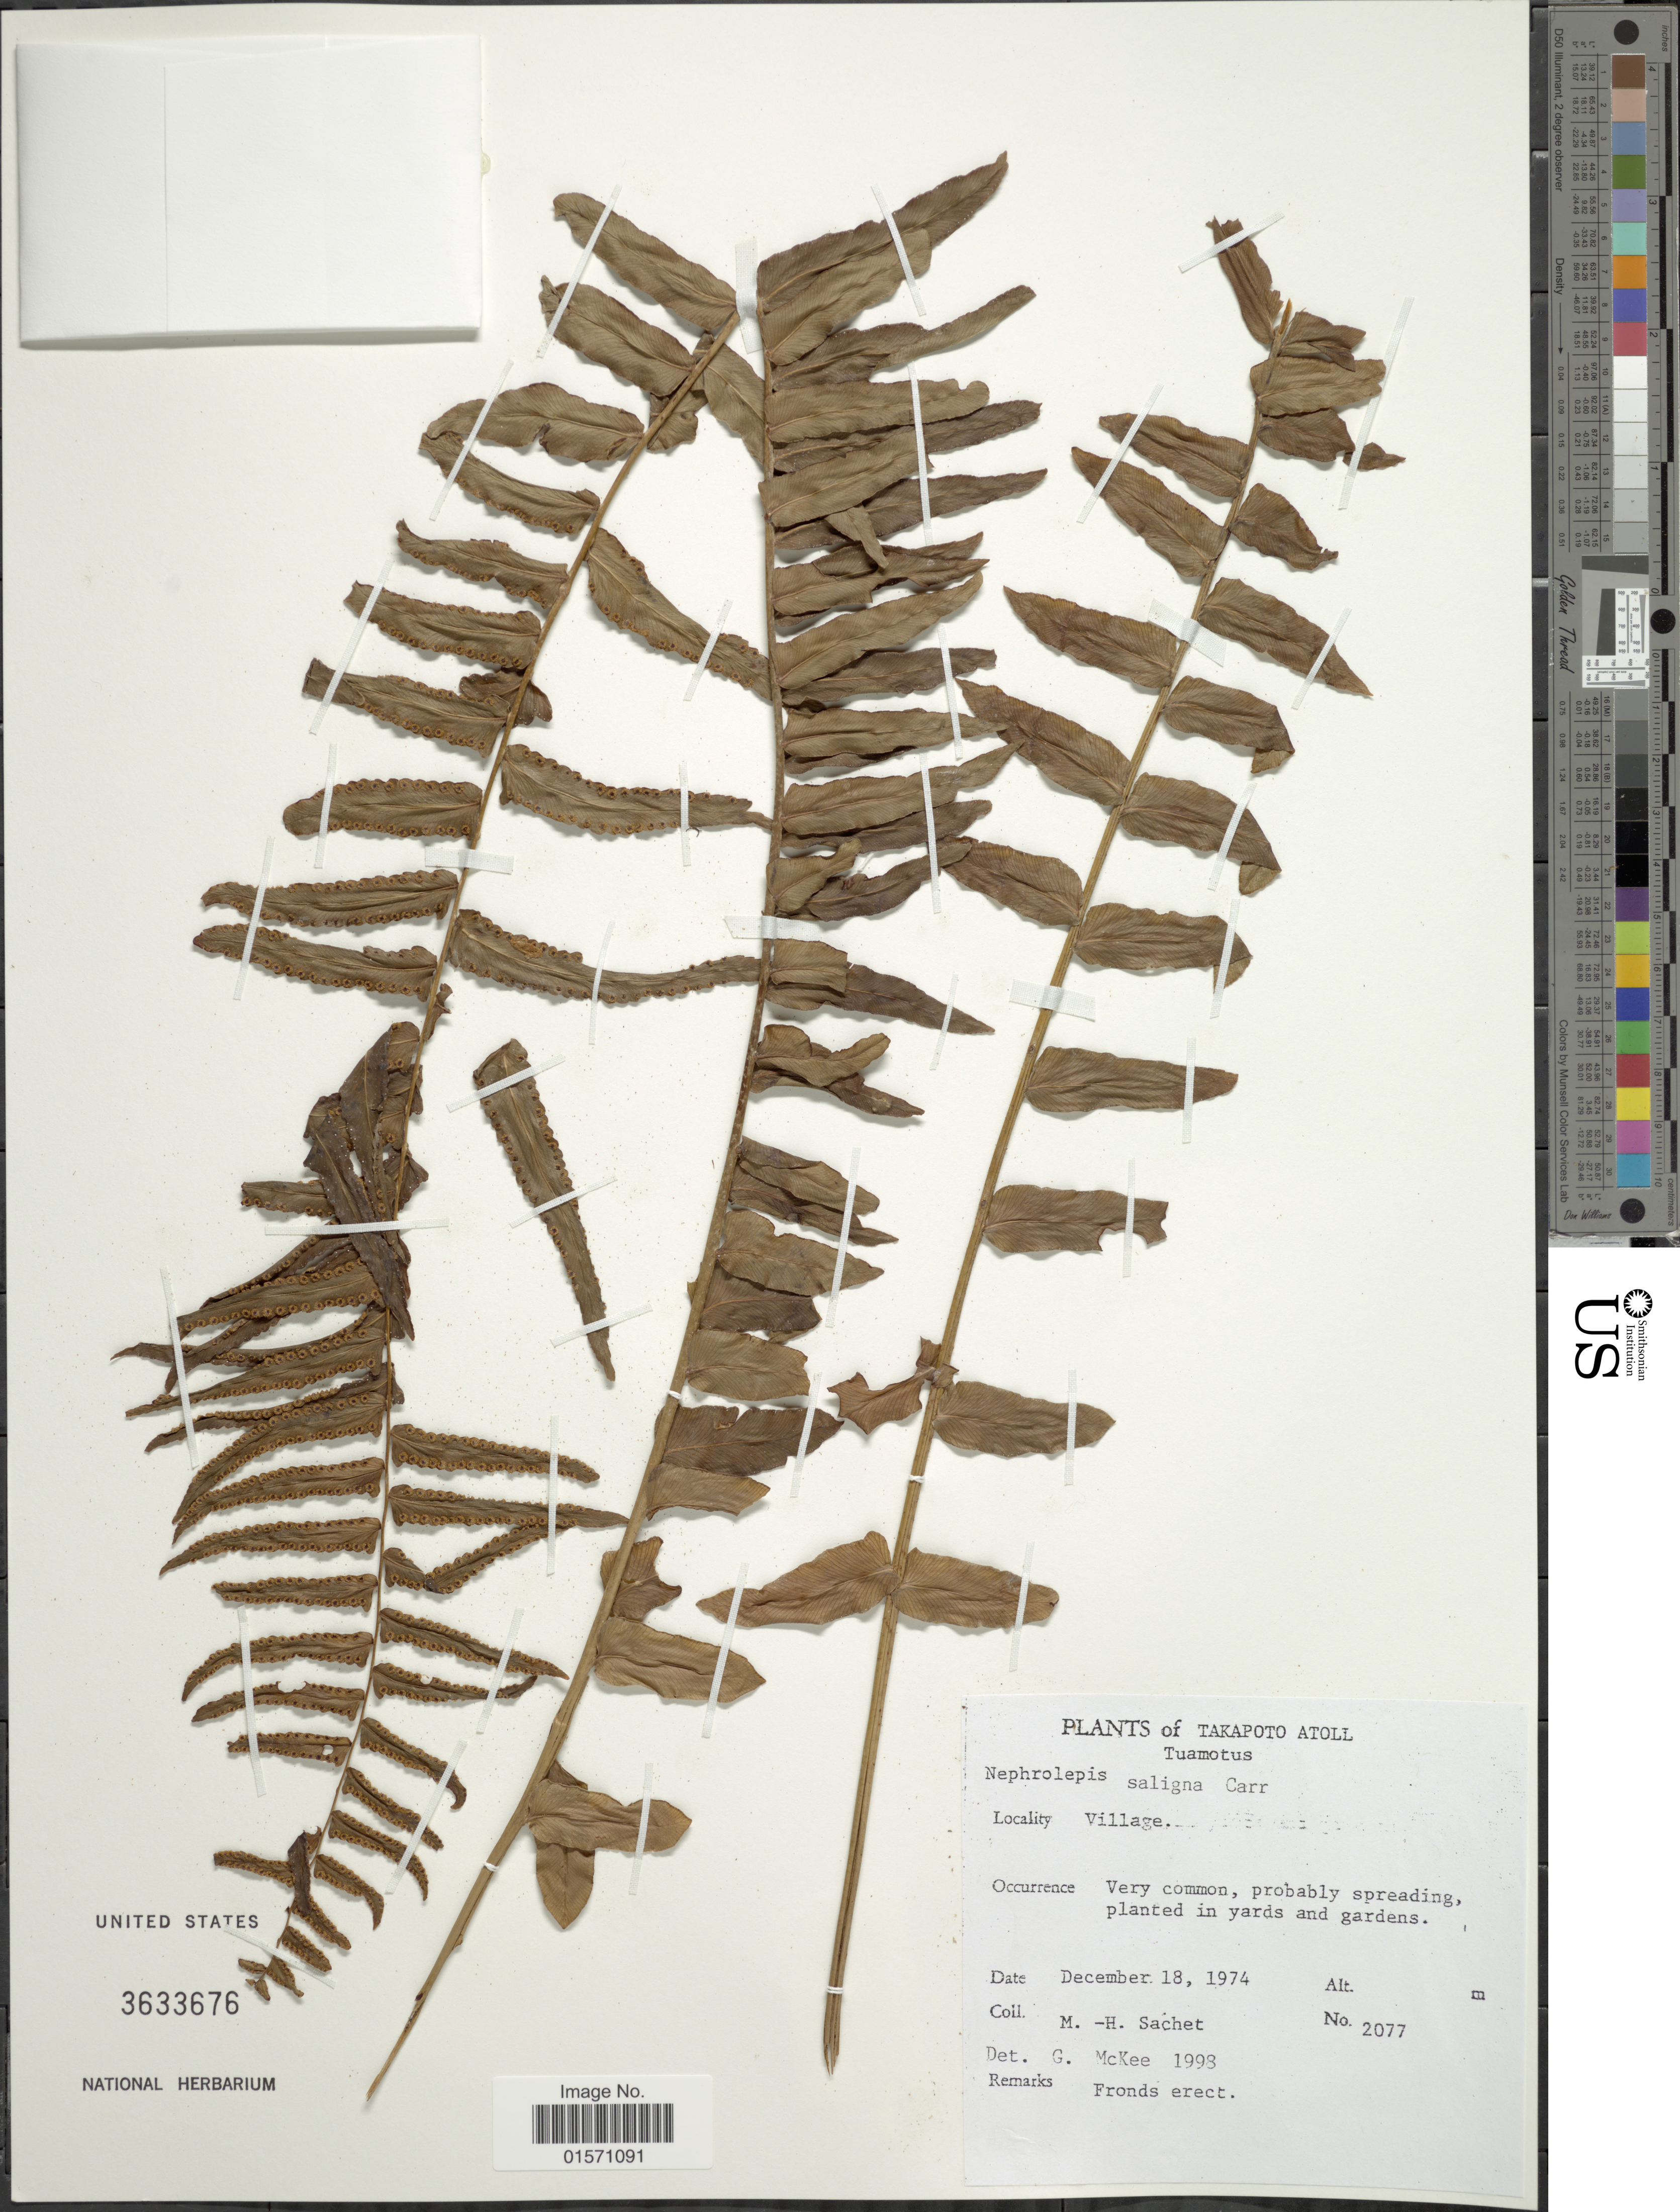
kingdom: Plantae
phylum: Tracheophyta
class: Polypodiopsida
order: Polypodiales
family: Nephrolepidaceae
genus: Nephrolepis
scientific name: Nephrolepis saligna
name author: Cav.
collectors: M.-H. Sachet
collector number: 2077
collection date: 1974-12-18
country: French Polynesia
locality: Takapoto Atoll. Tuamotus. Village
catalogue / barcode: US 3633676